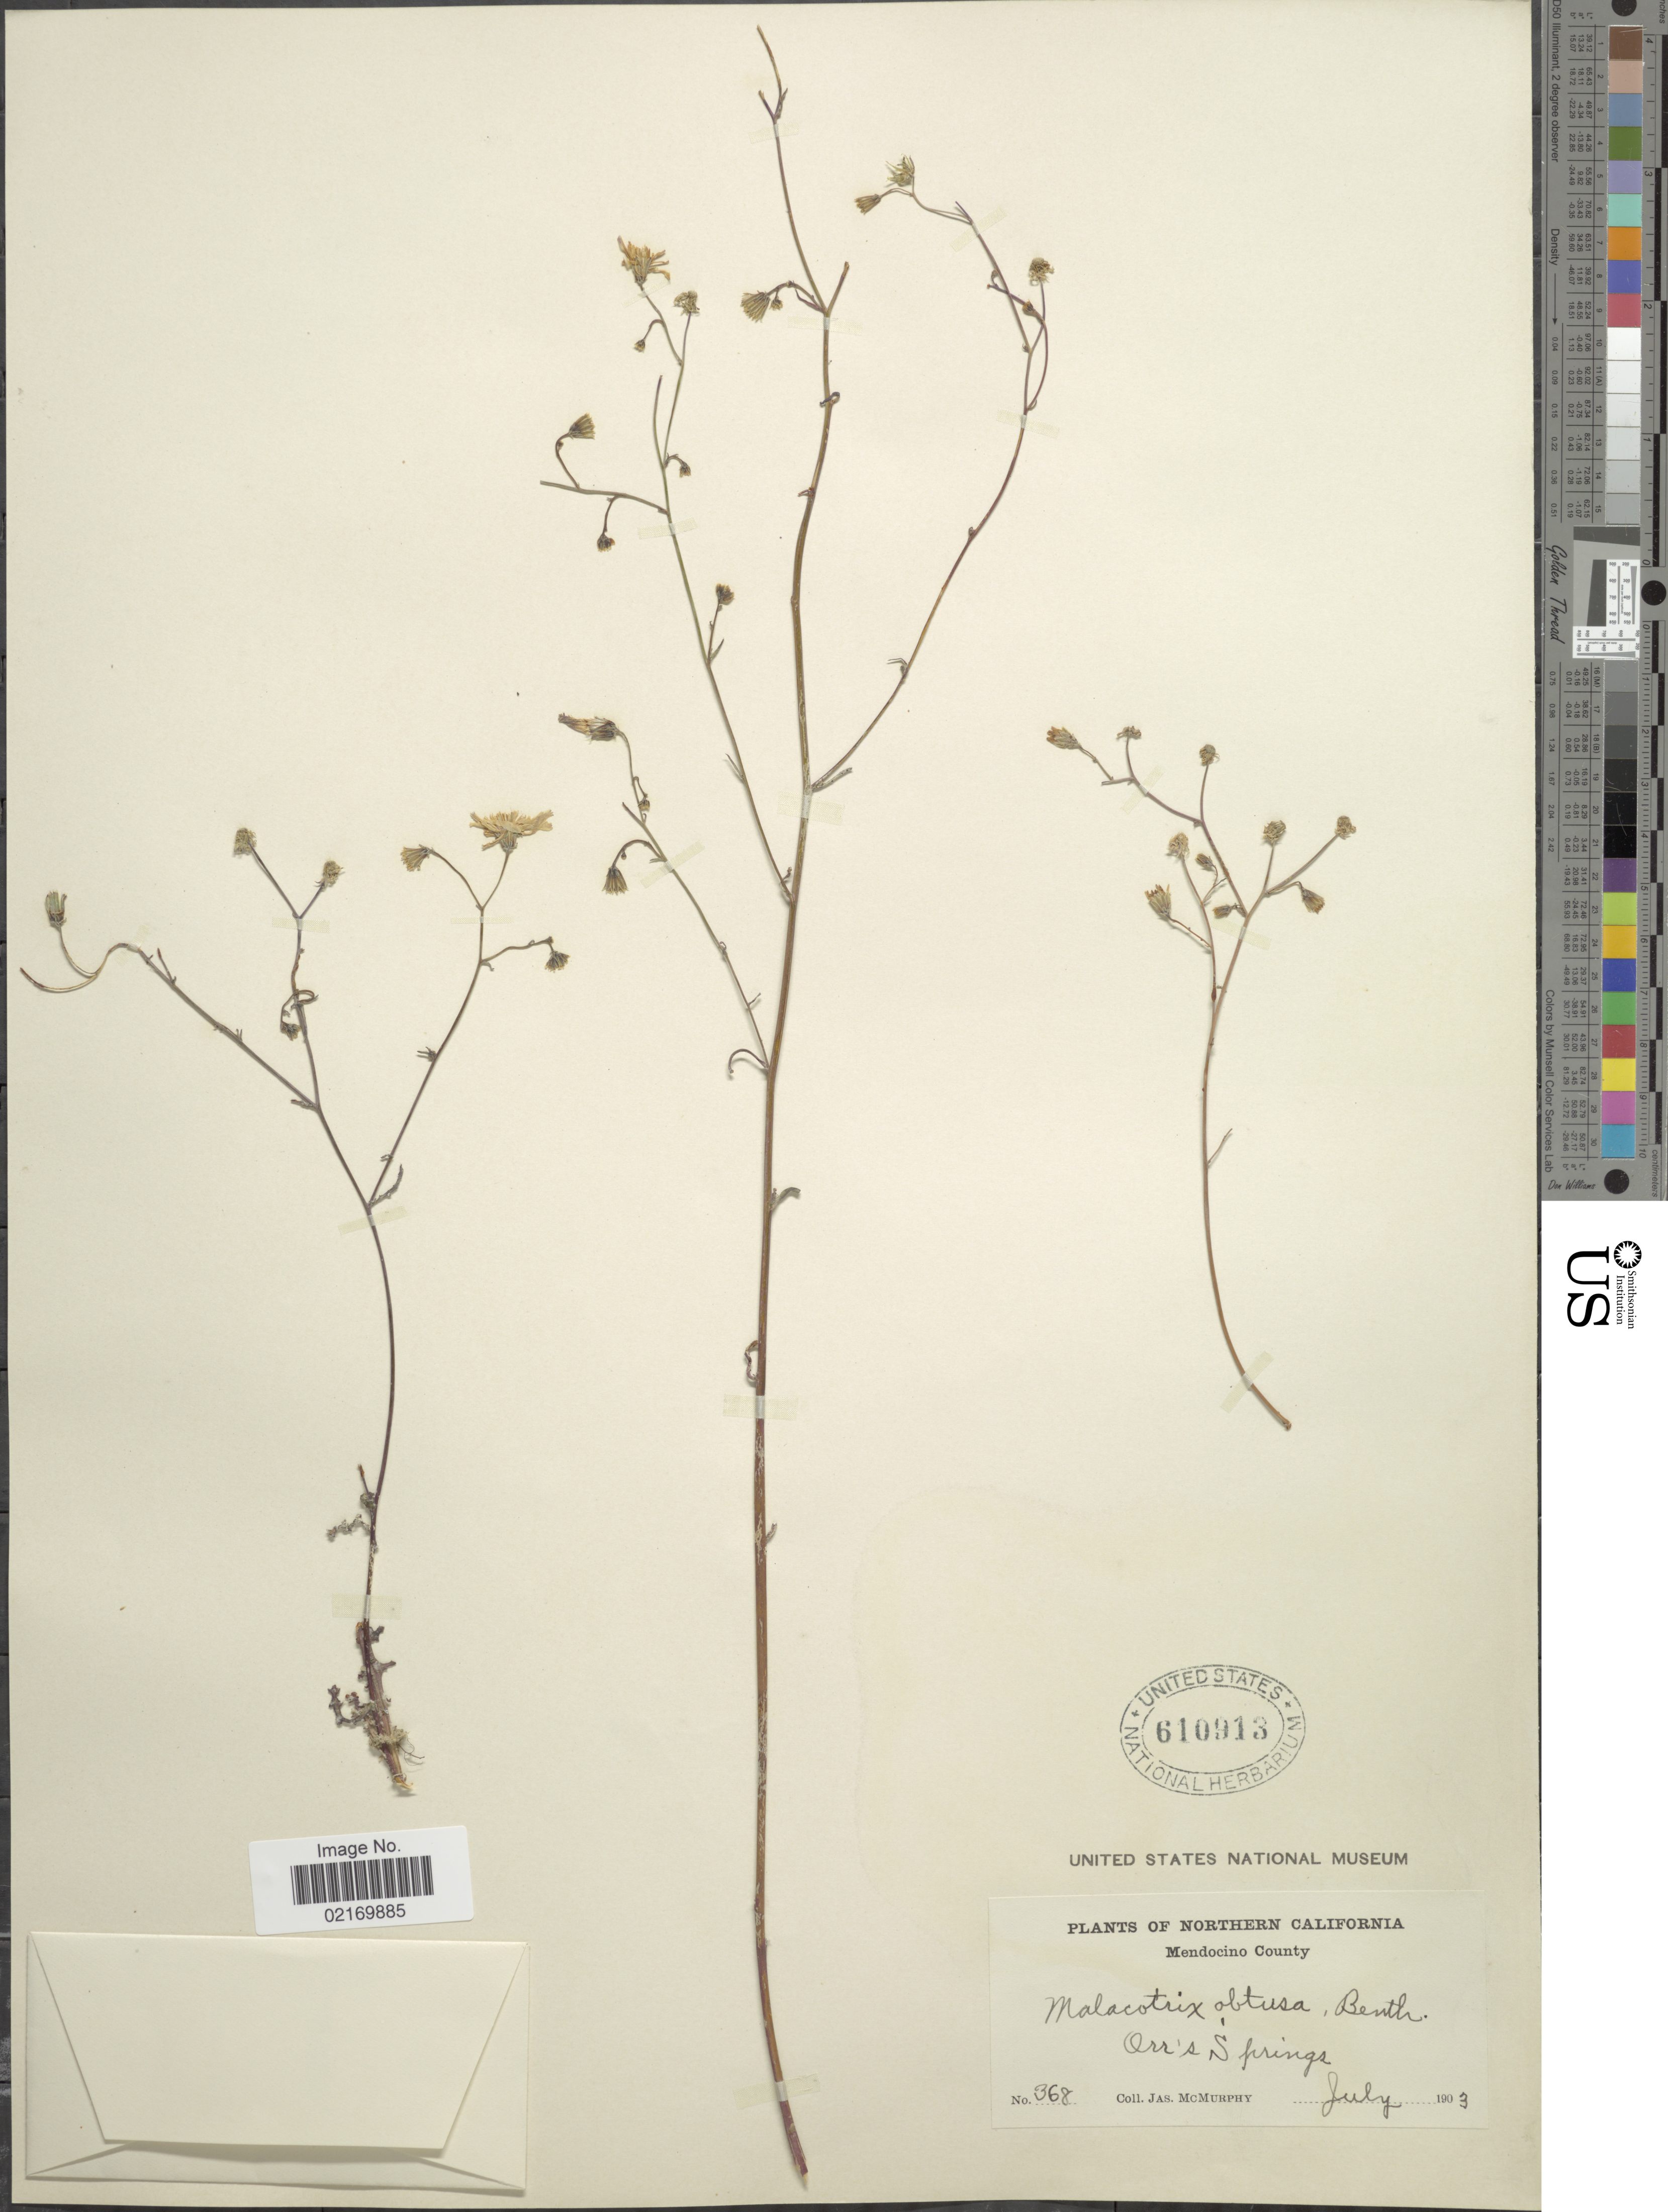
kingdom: Plantae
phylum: Tracheophyta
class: Magnoliopsida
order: Asterales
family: Asteraceae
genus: Malacothrix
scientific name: Malacothrix floccifera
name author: (DC.) S.F. Blake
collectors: J. McMurphy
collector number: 368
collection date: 1903-07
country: United States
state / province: California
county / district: Mendocino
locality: Northern California, Mendocino County, Orr's Springs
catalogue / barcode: US 610913